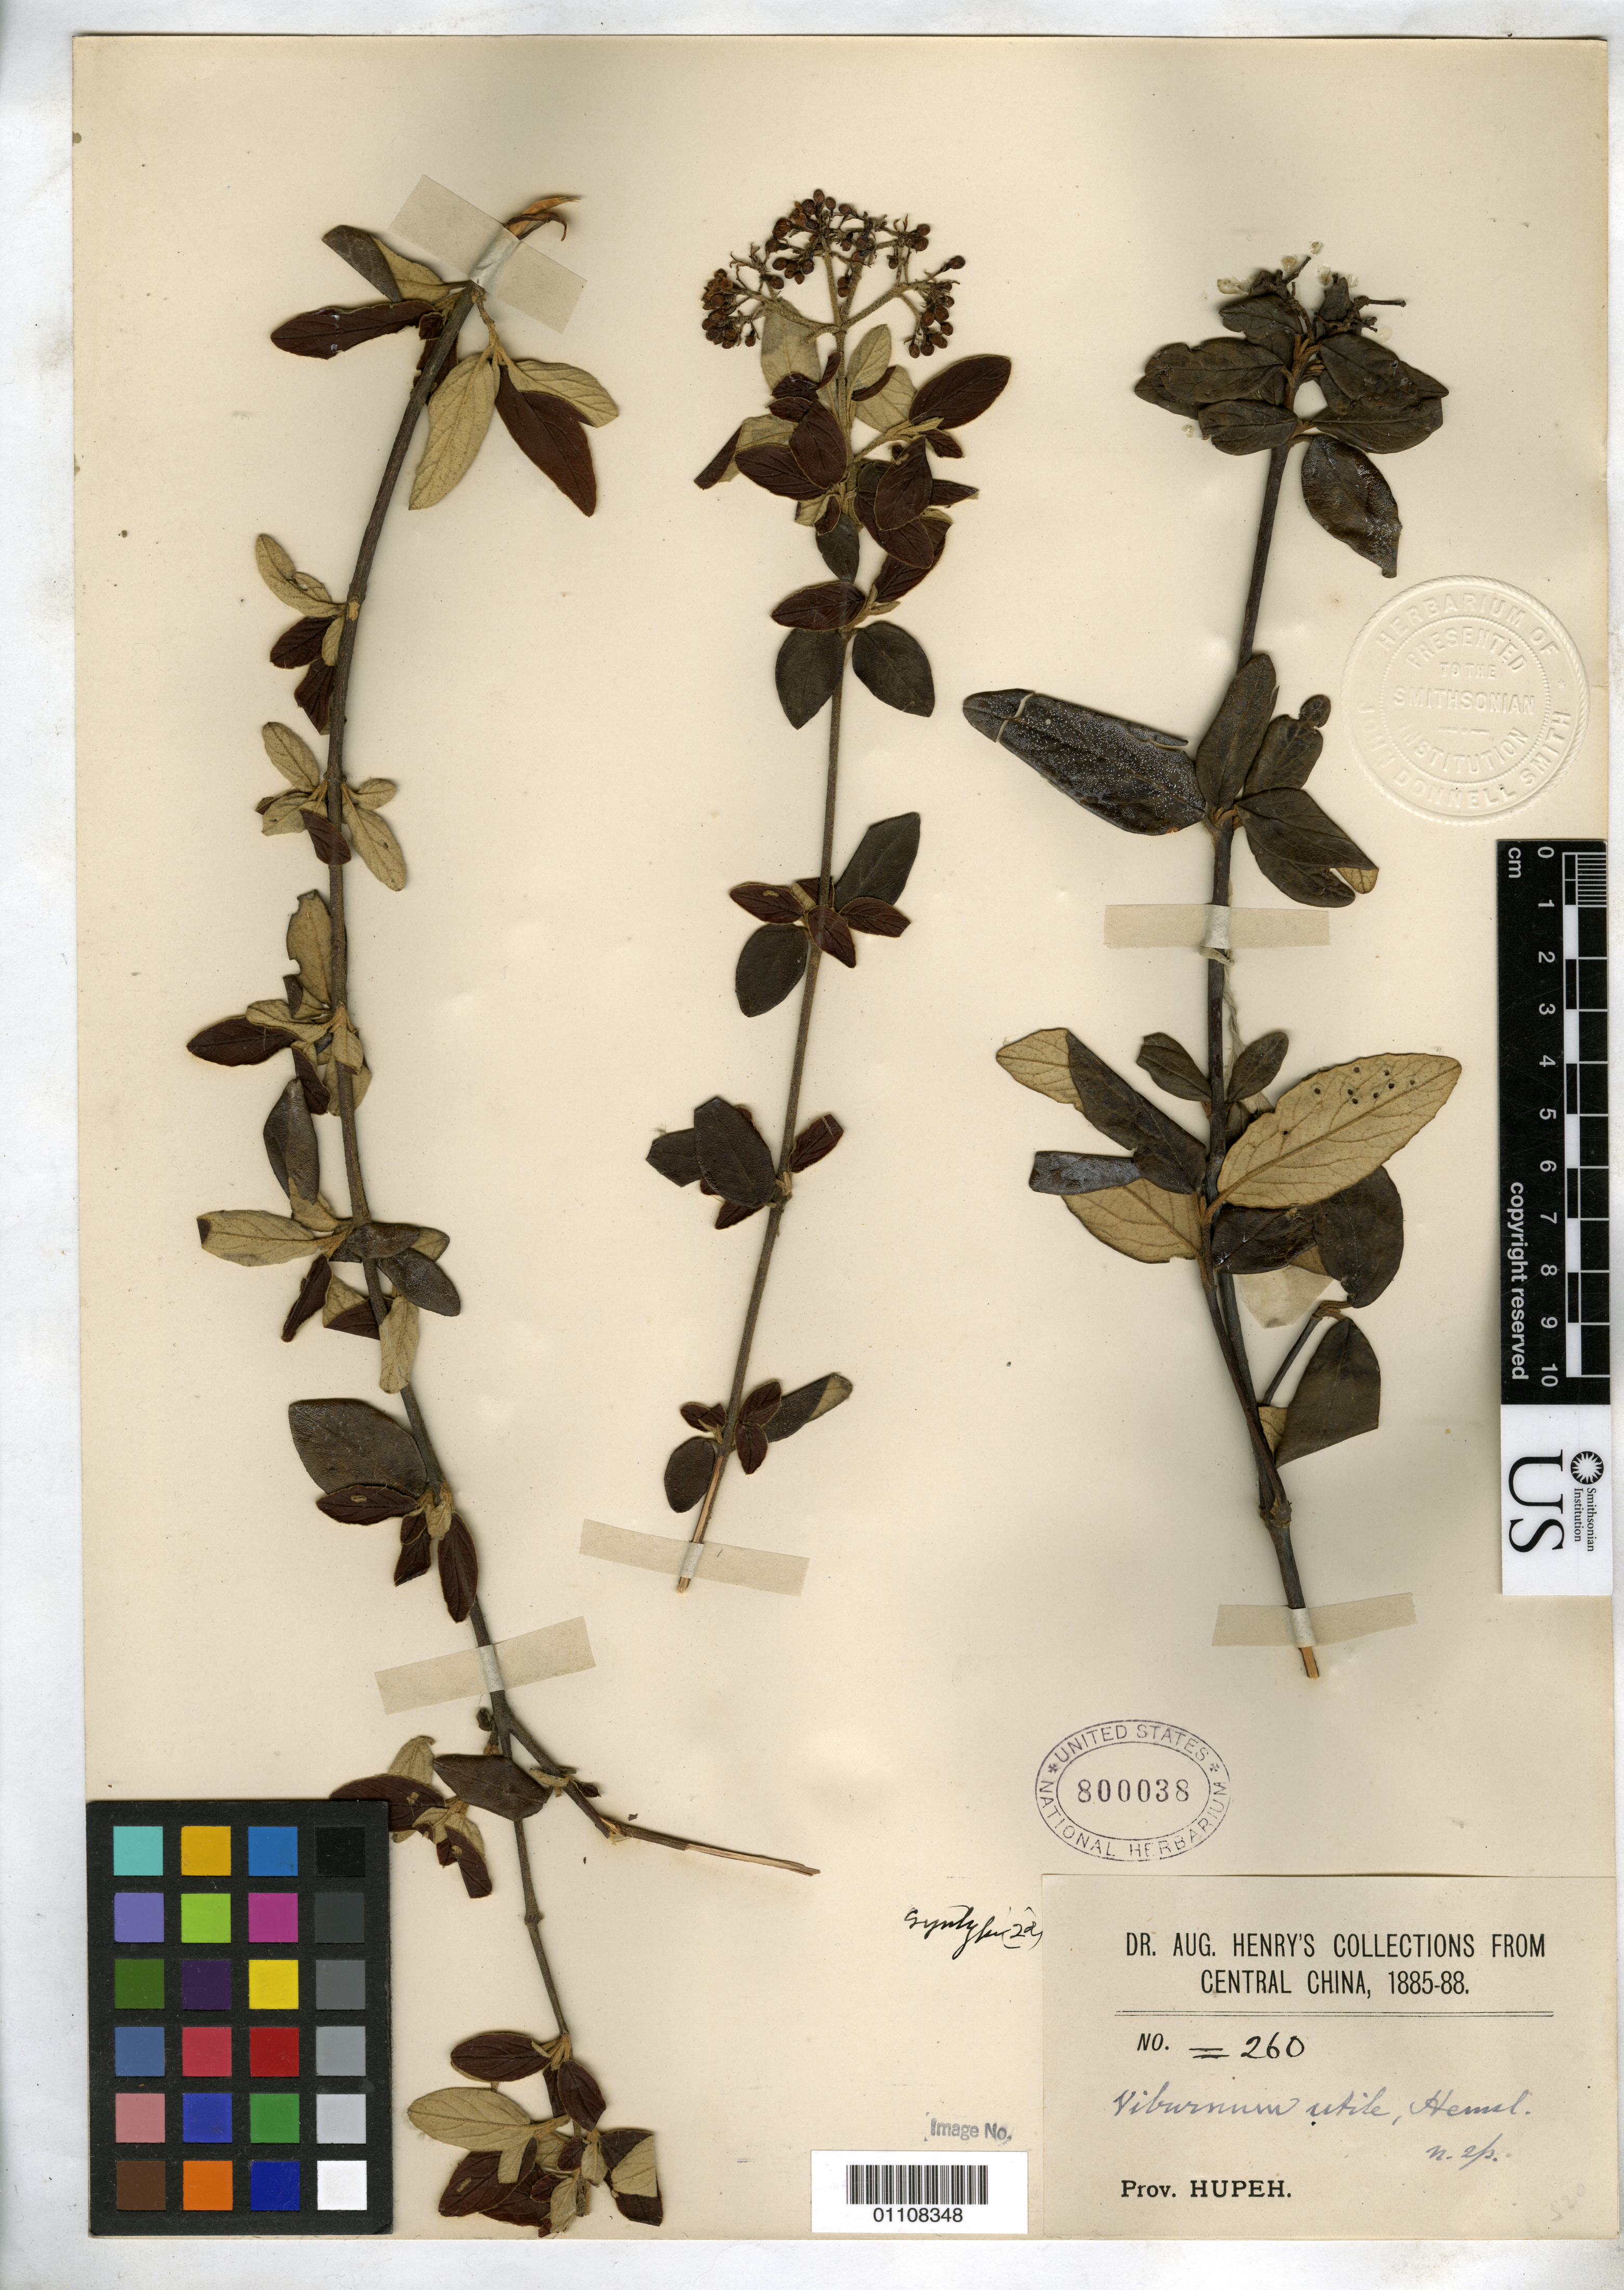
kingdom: Plantae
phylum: Tracheophyta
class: Magnoliopsida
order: Dipsacales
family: Viburnaceae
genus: Viburnum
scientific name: Viburnum utile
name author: Hemsl.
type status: Syntype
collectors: A. Henry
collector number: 260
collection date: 1885/1888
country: China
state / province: Hubei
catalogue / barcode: US 800038